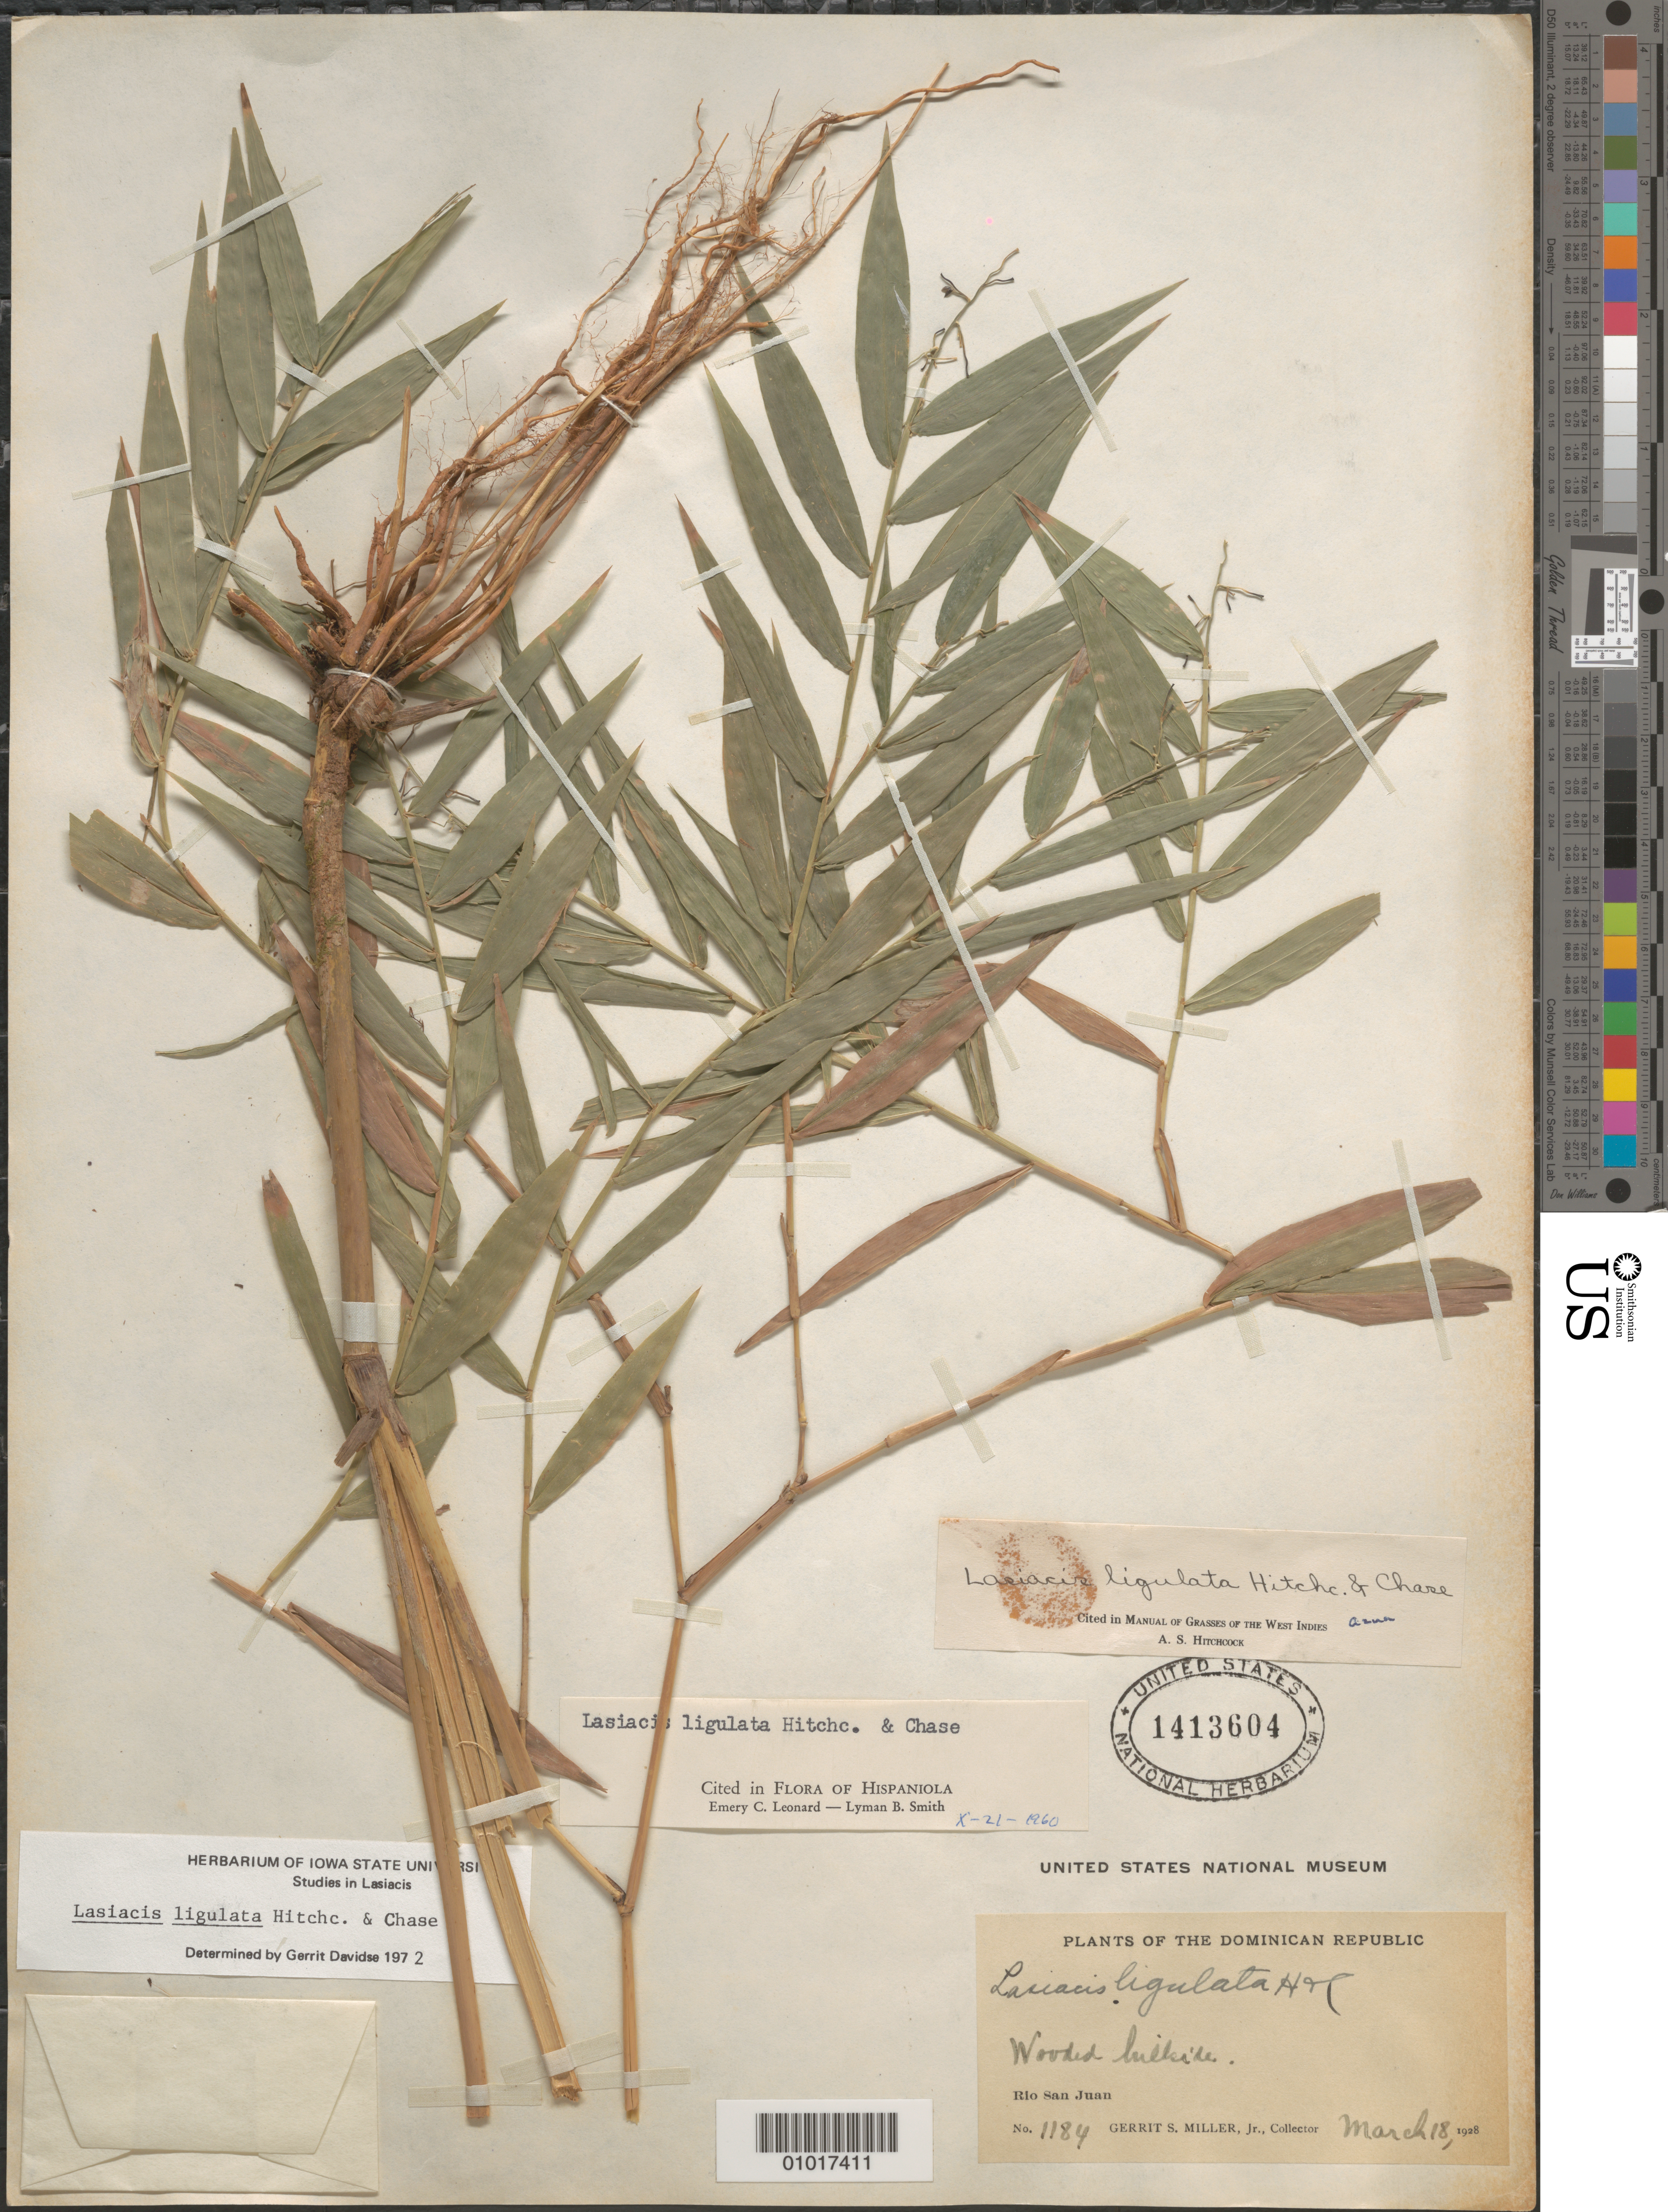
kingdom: Plantae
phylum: Tracheophyta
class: Liliopsida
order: Poales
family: Poaceae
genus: Lasiacis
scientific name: Lasiacis ligulata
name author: Hitchc. & Chase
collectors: G. S. Miller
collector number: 1184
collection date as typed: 18 Mar 1928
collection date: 1928-03-18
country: Dominican Republic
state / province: María Trinidad Sanchez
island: Hispaniola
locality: Wooded hillside, Rio San Juan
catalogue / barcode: US 1413604